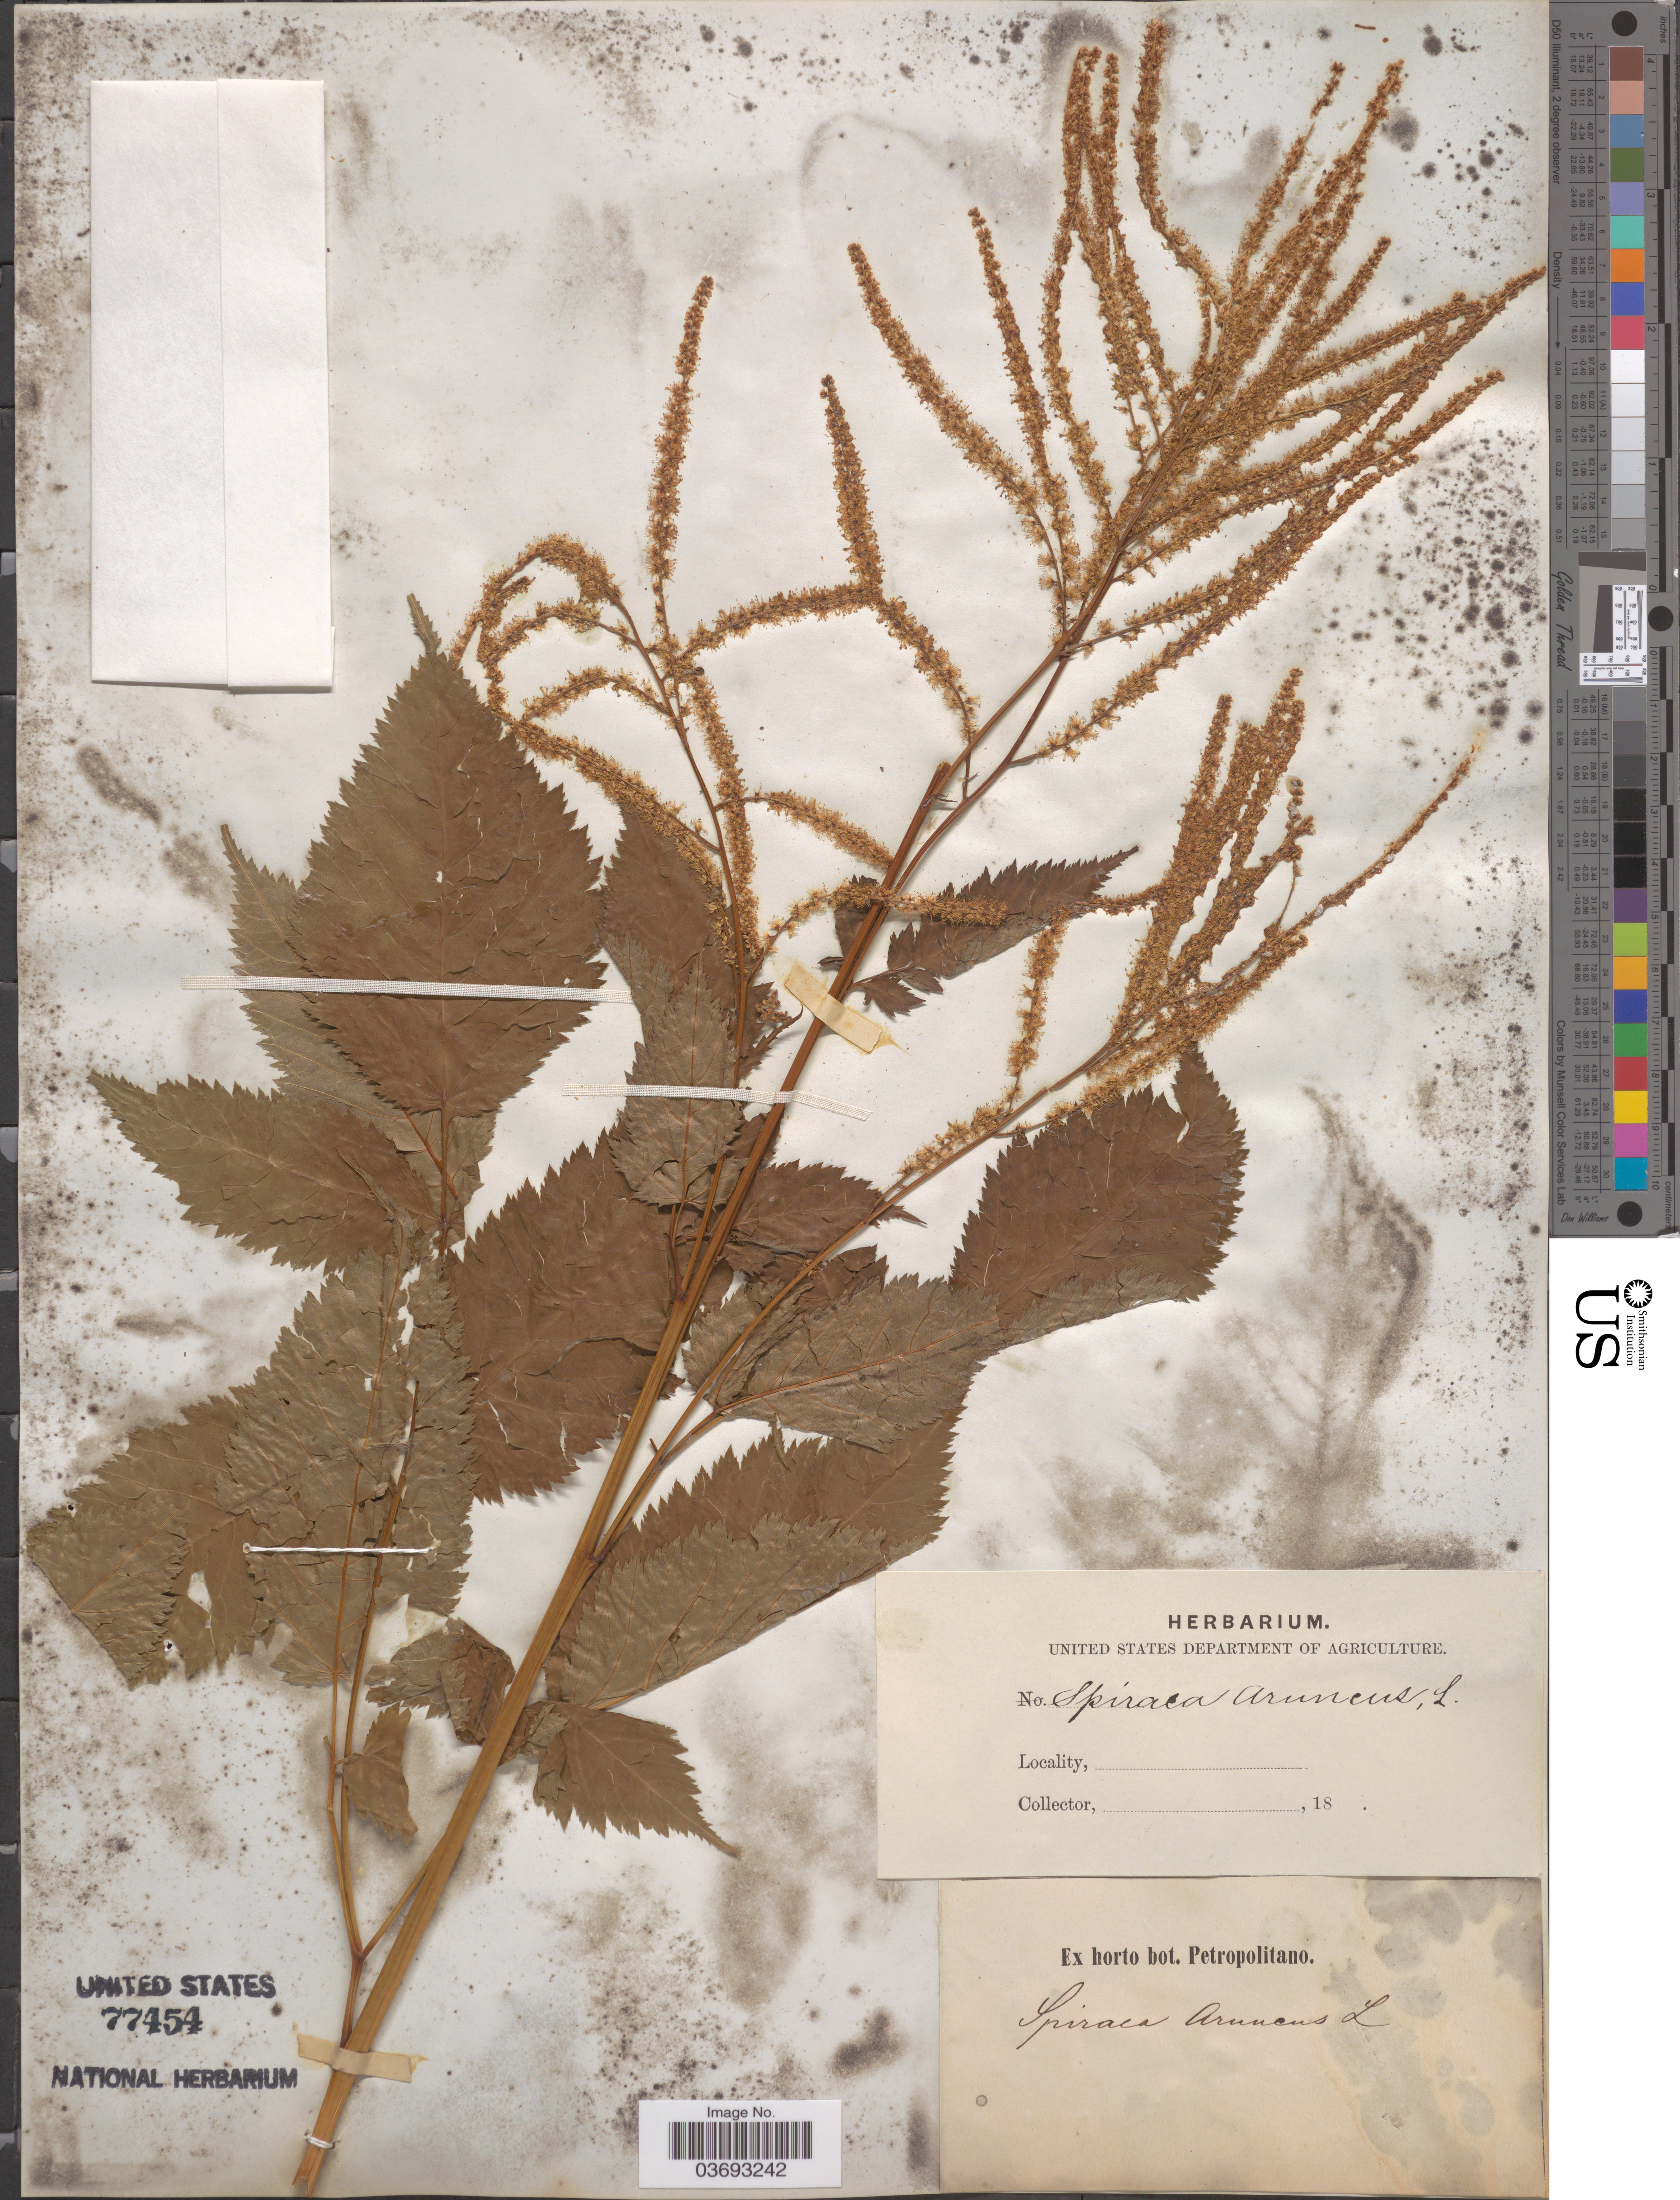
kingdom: Plantae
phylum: Tracheophyta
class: Magnoliopsida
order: Rosales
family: Rosaceae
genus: Spiraea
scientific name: Spiraea aruncus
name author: L.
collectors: ex herb. U. S. Department of Agriculture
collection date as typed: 18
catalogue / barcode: US 77454